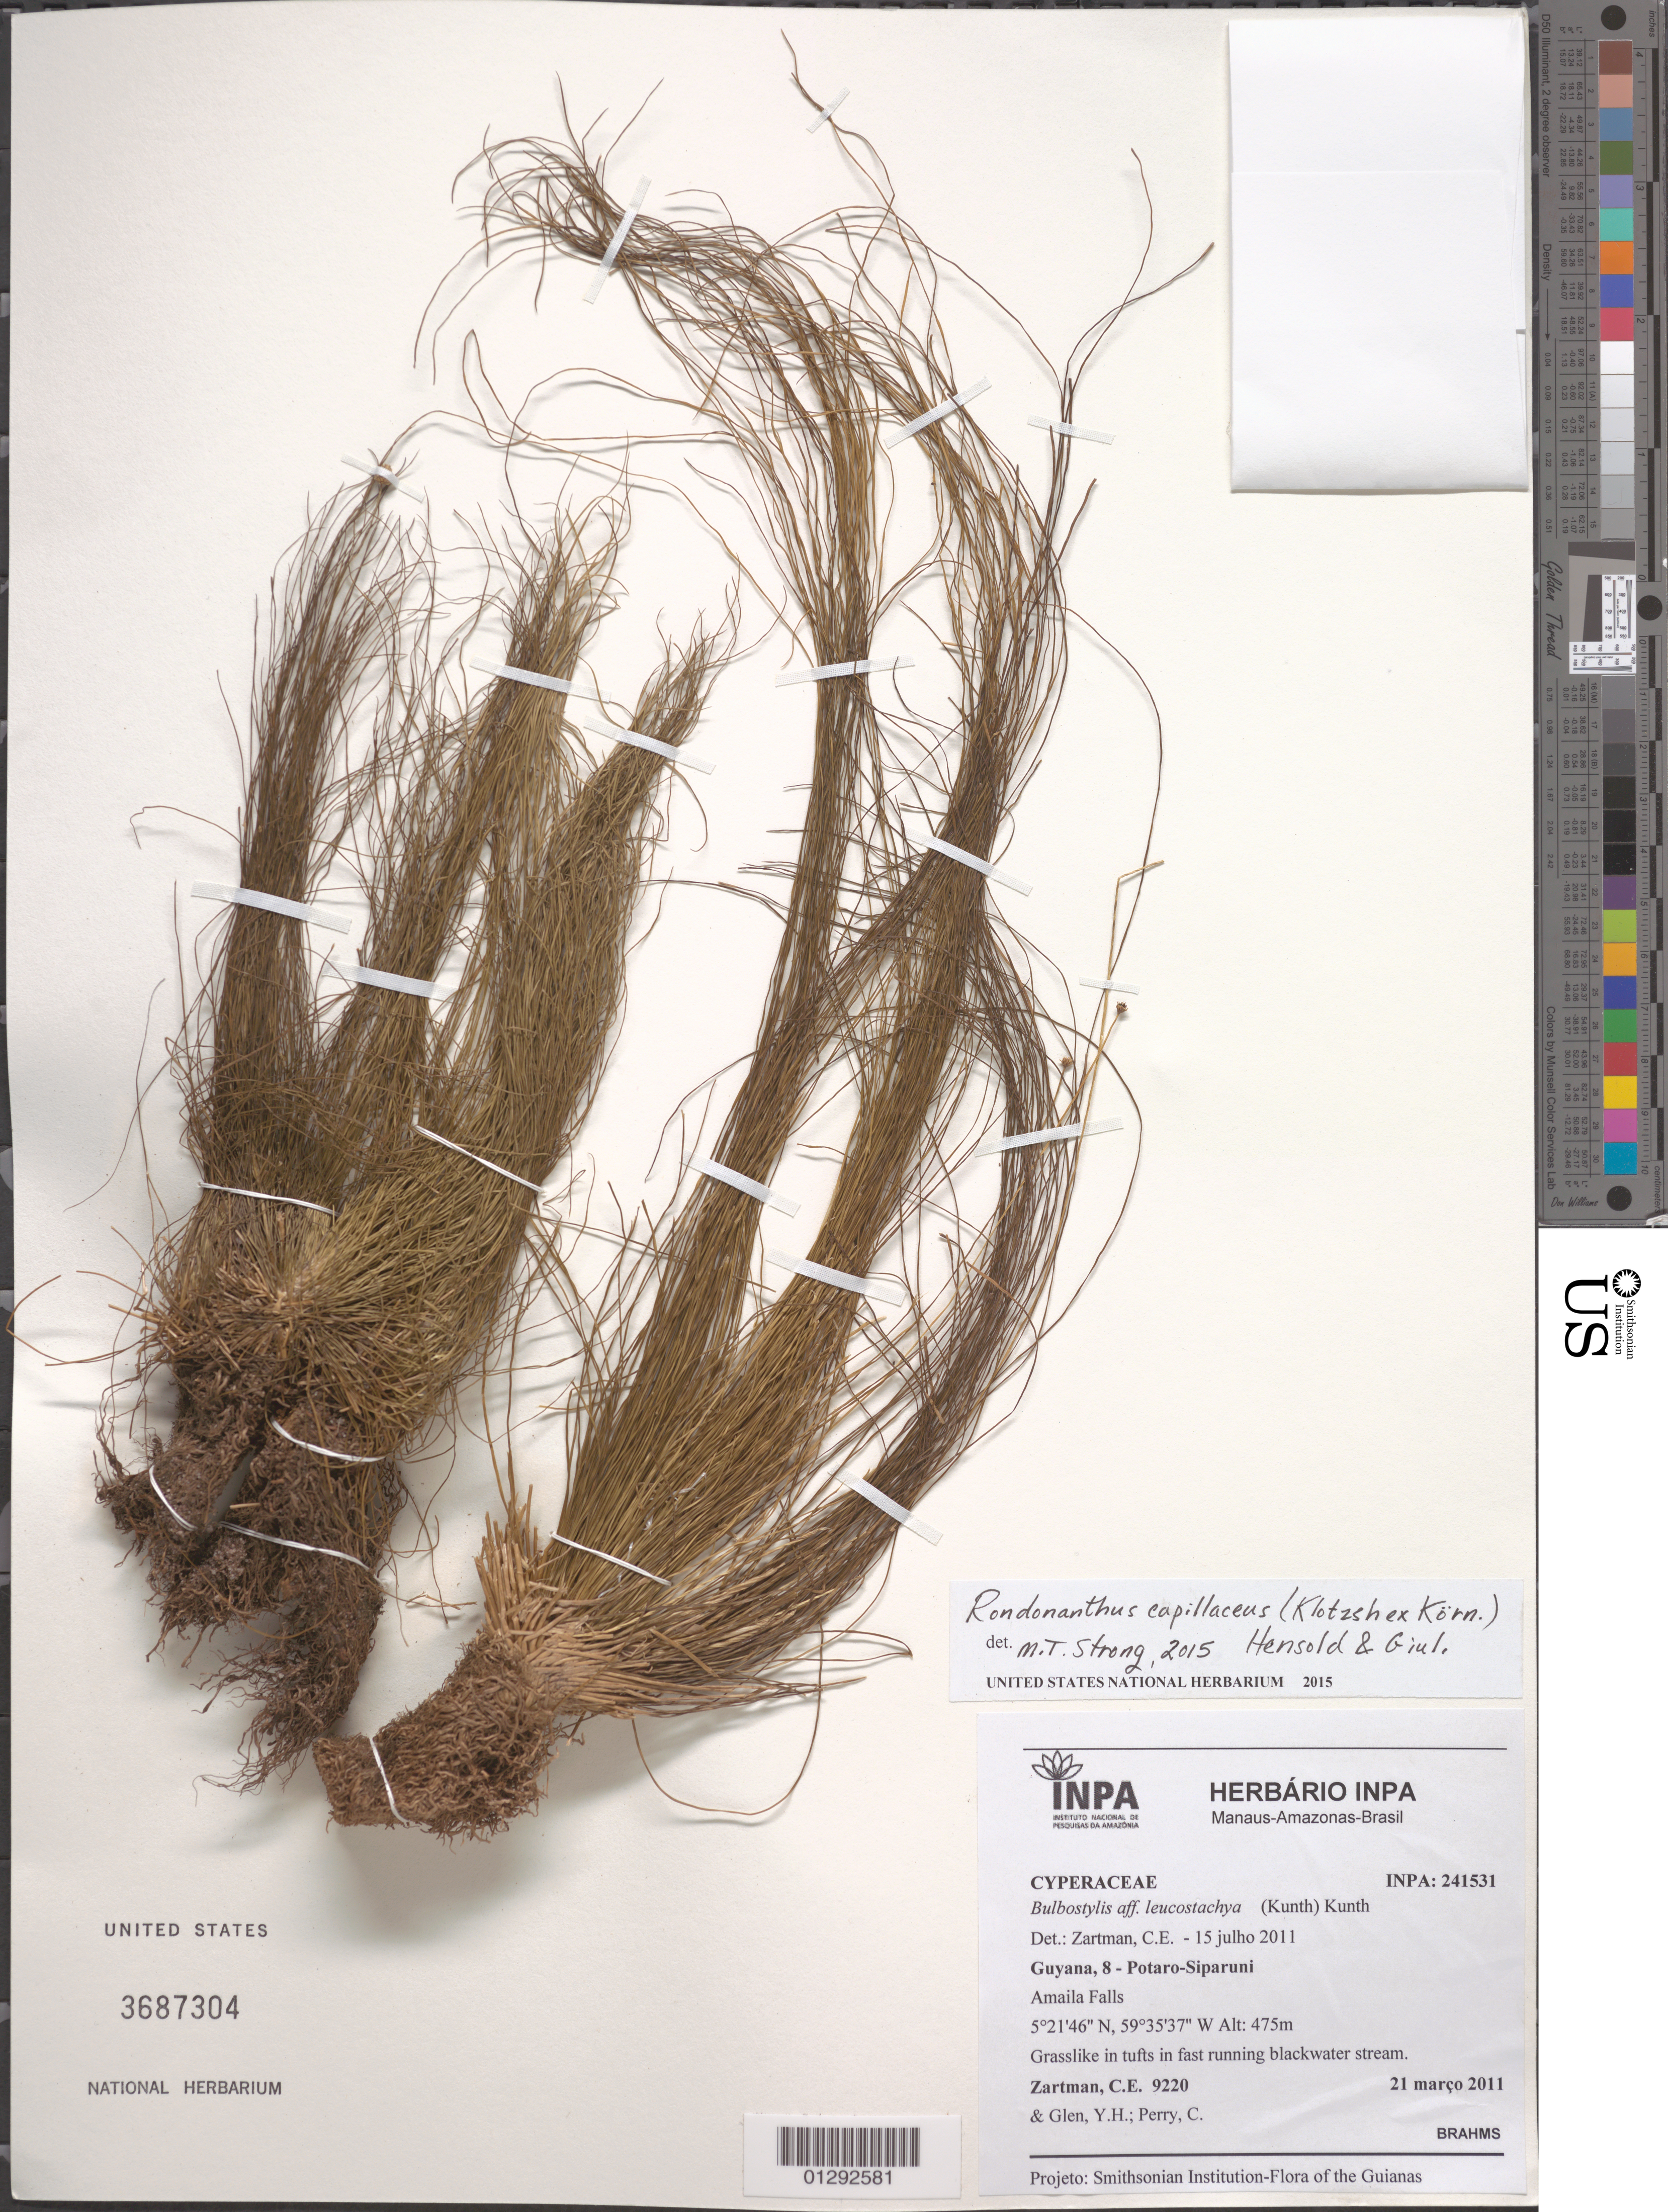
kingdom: Plantae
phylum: Tracheophyta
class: Liliopsida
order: Poales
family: Eriocaulaceae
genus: Rondonanthus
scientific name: Rondonanthus capillaceus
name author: (Klotzsch ex Körn.) Hensold & Giul.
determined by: Strong, M. T., (US), Smithsonian Institution - National Museum of Natural History (UNITED STATES)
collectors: C. Zartman, Y. Glen & C. Perry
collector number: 9220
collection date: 2011-03-21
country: Guyana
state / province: Potaro-Siparuni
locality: Amaila Falls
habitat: In tufts in fast running blackwater stream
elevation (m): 475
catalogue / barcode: US 3687304